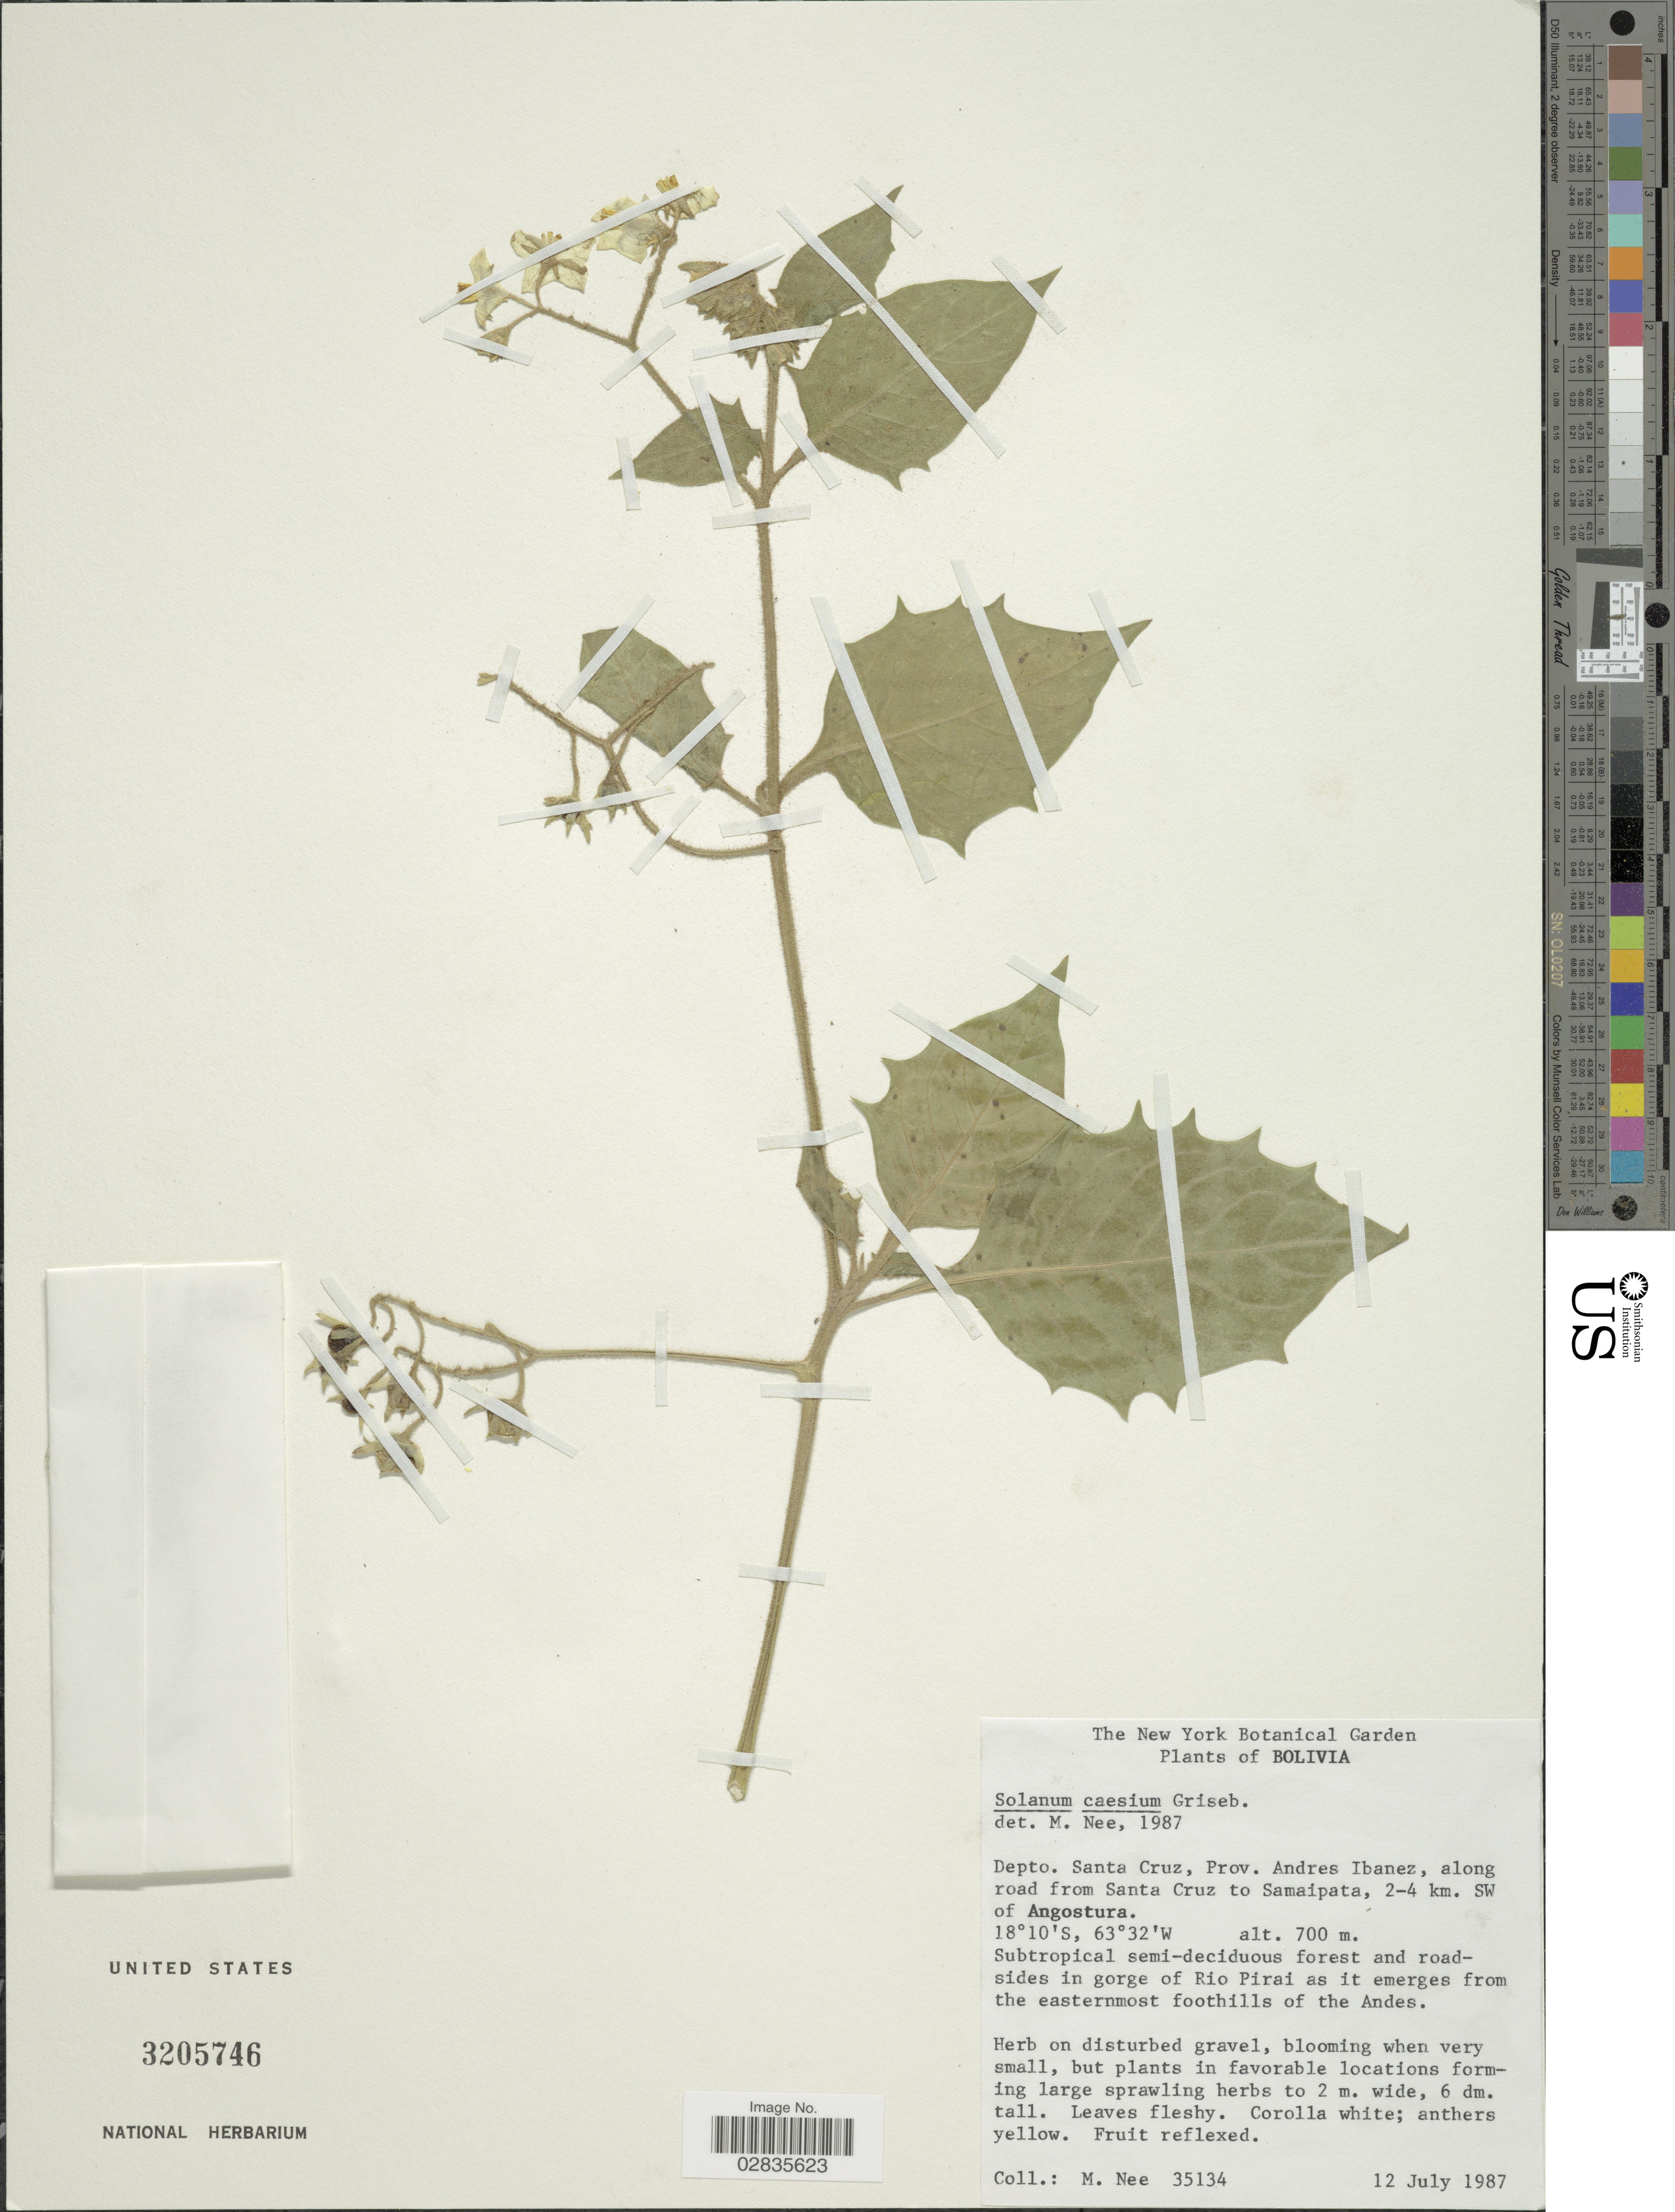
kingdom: Plantae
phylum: Tracheophyta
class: Magnoliopsida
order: Solanales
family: Solanaceae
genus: Solanum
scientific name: Solanum caesium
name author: Griseb.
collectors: M. Nee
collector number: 35134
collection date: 1987-07-12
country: Bolivia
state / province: Santa Cruz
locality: Depto. Santa Cruz, Prov. Andres Ibanez, along road from Santa Cruz to Samaipata, 2-4 km. SW of Angostura, subtropical semi-deciduous forest and roadsides in gorge of Rio Pirai as it emerges from the easternmost foothills of the Andes.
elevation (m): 700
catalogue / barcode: US 3205746